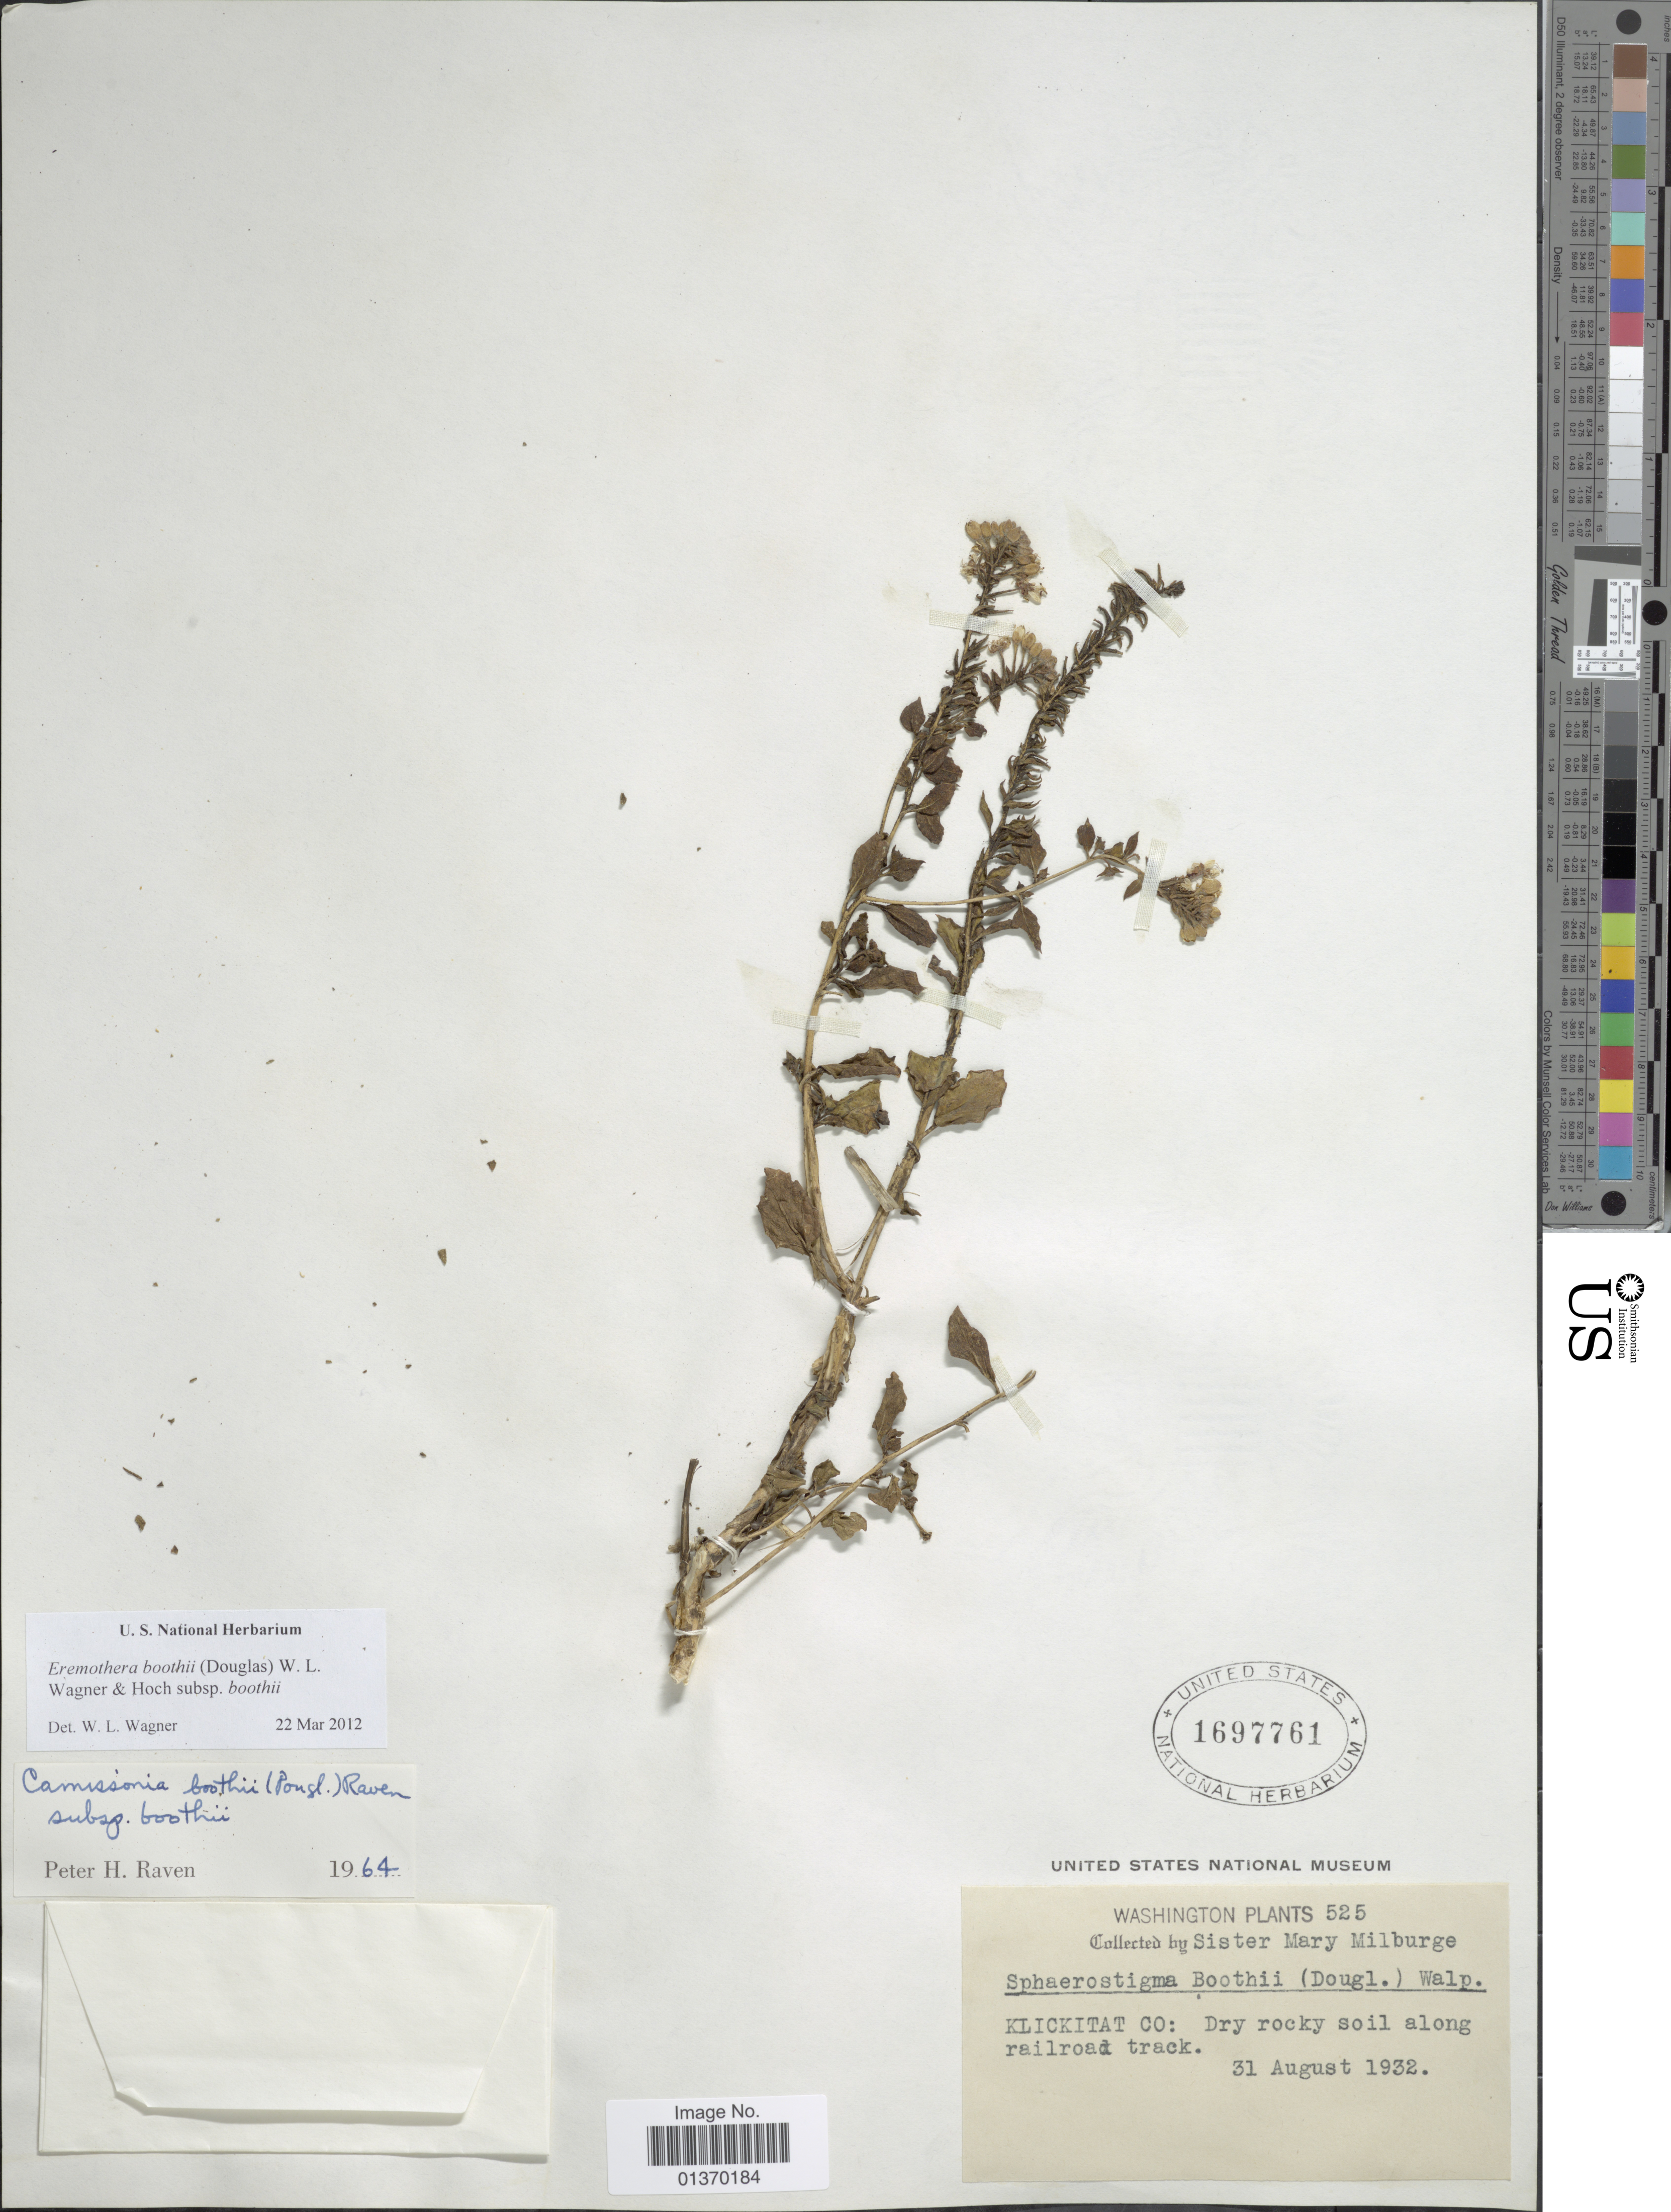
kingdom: Plantae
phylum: Tracheophyta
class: Magnoliopsida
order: Myrtales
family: Onagraceae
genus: Eremothera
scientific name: Eremothera boothii subsp. boothii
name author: (Douglas) W.L. Wagner & Hoch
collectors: S. Milburge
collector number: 525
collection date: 1932-08-31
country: United States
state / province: Washington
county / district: Klickitat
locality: Klickitat Co: Dry rocky soil along railroad track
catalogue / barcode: US 1697761